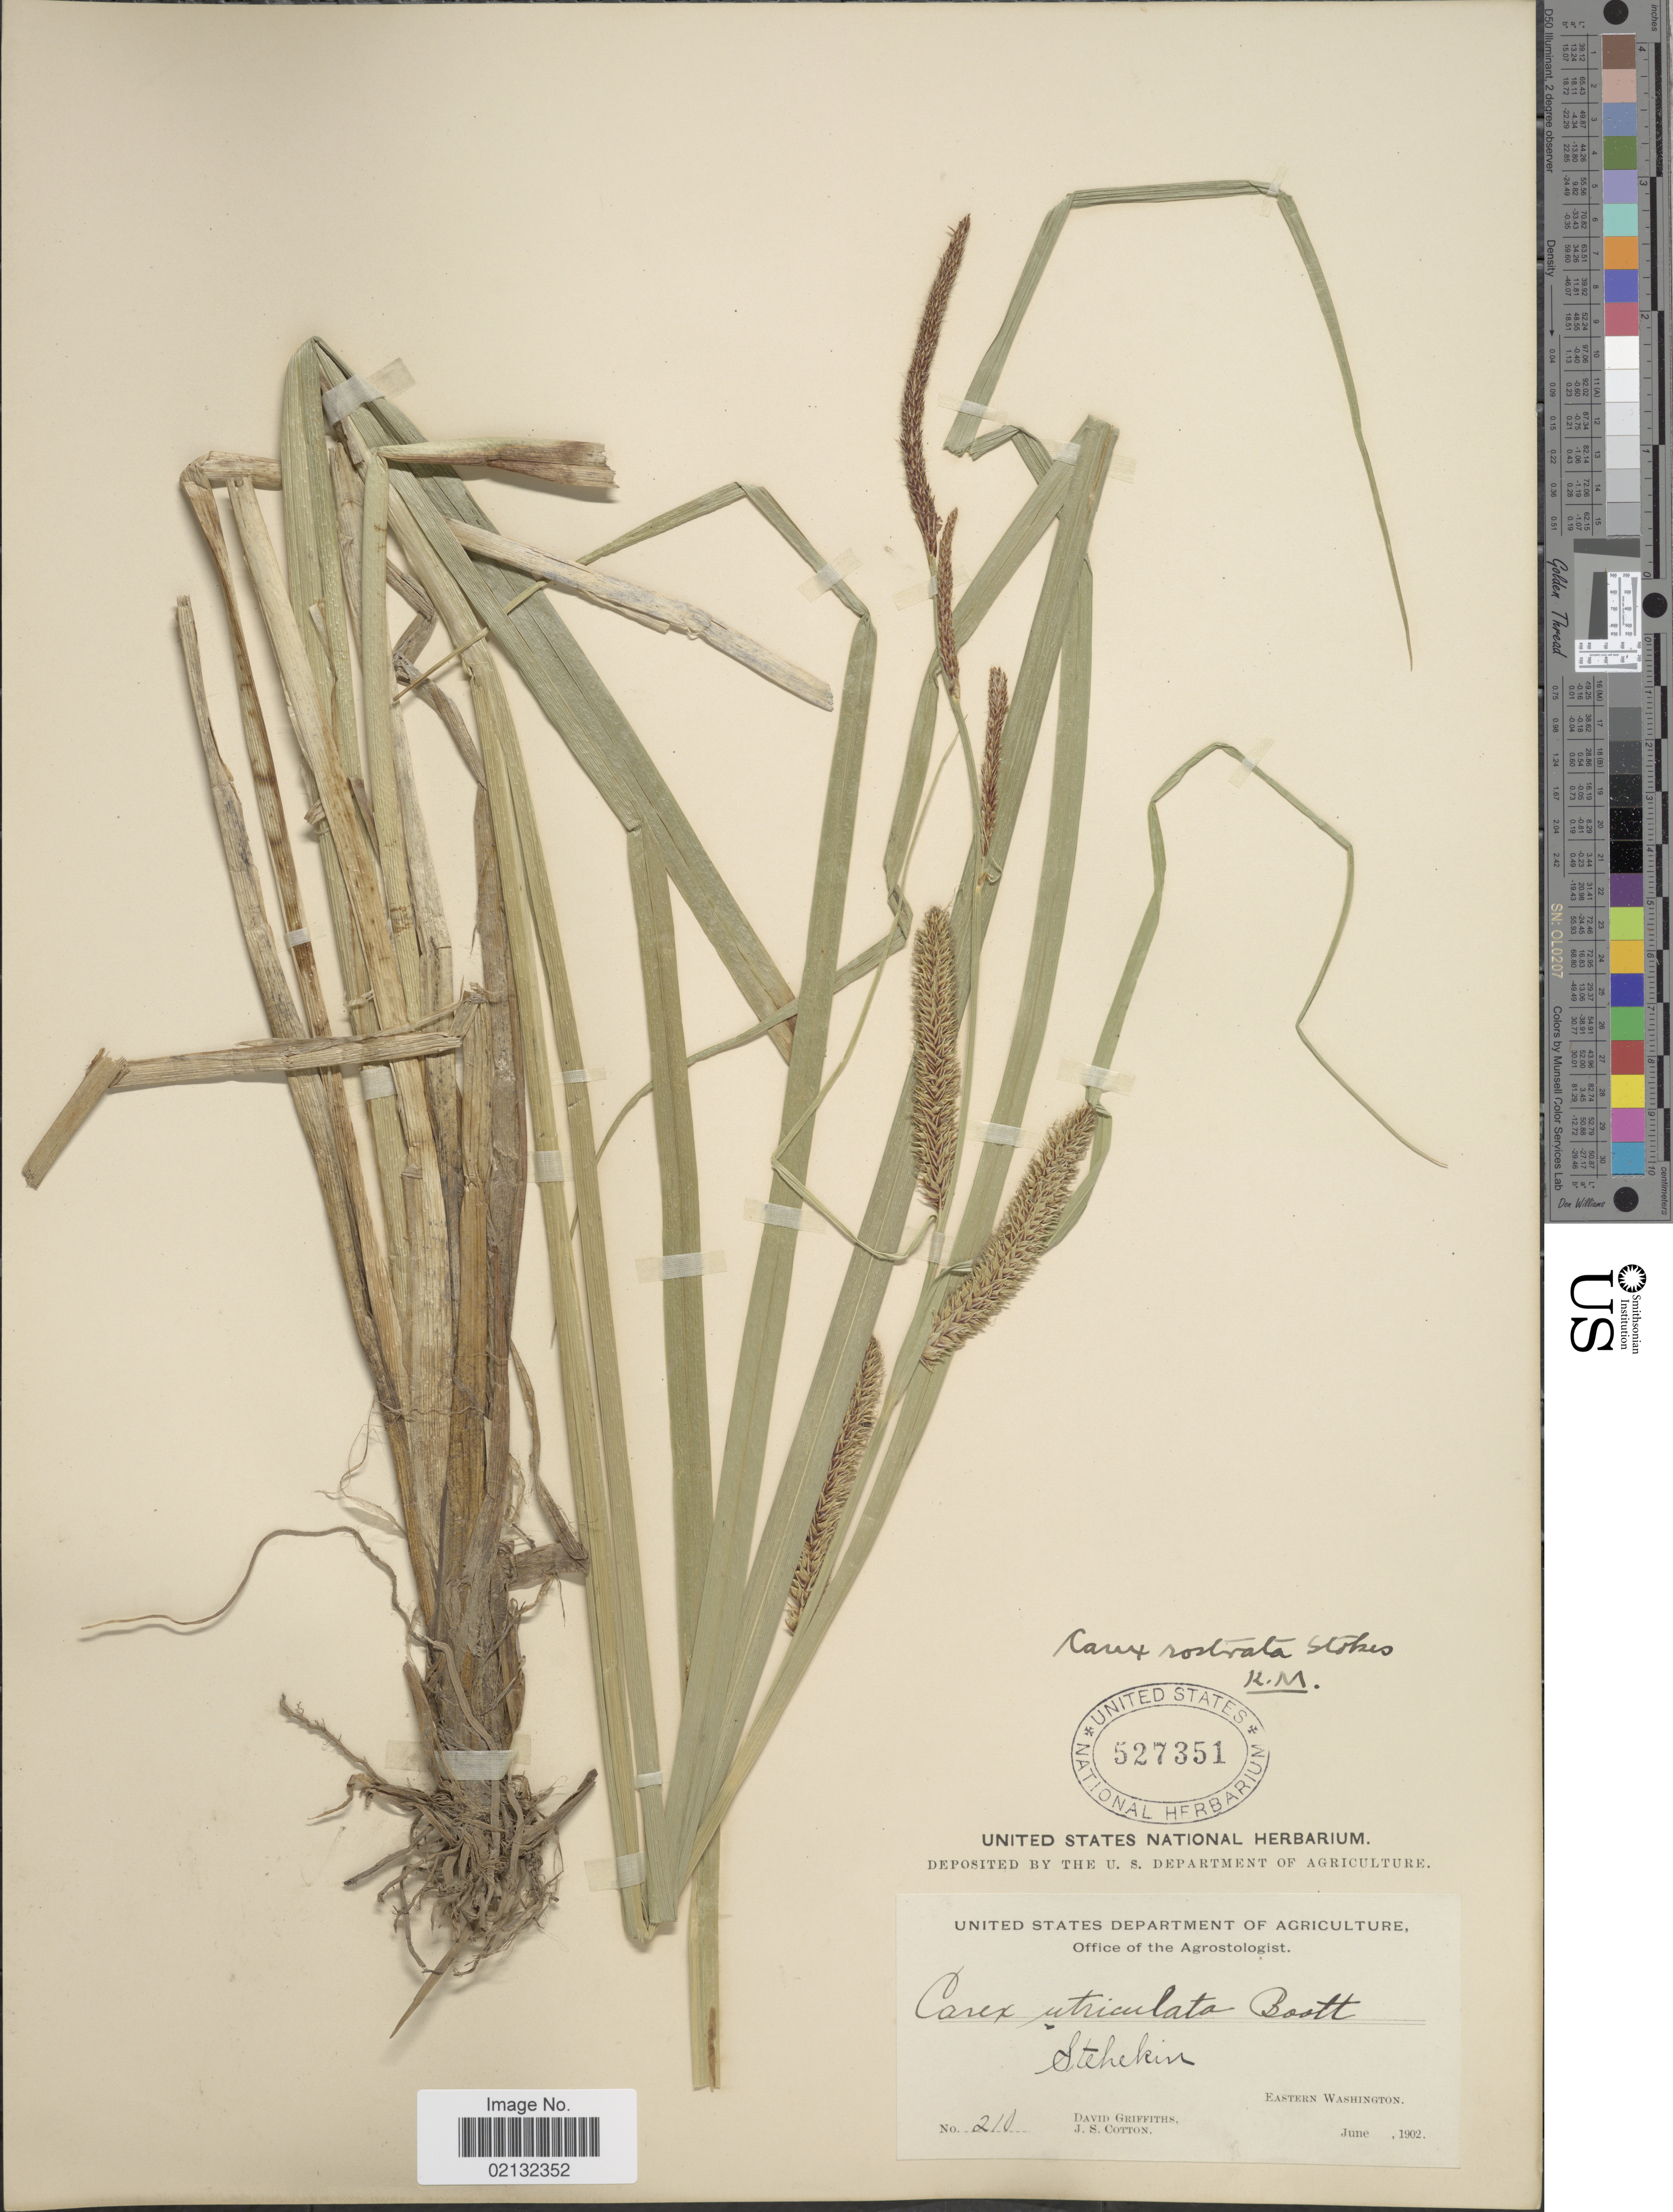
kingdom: Plantae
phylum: Tracheophyta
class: Liliopsida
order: Poales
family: Cyperaceae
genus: Carex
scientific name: Carex rostrata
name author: Stokes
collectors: D. Griffiths & J. S. Cotton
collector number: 210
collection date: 1902-06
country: United States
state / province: Washington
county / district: Chelan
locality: Stehekin, Eastern Washington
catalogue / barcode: US 527351